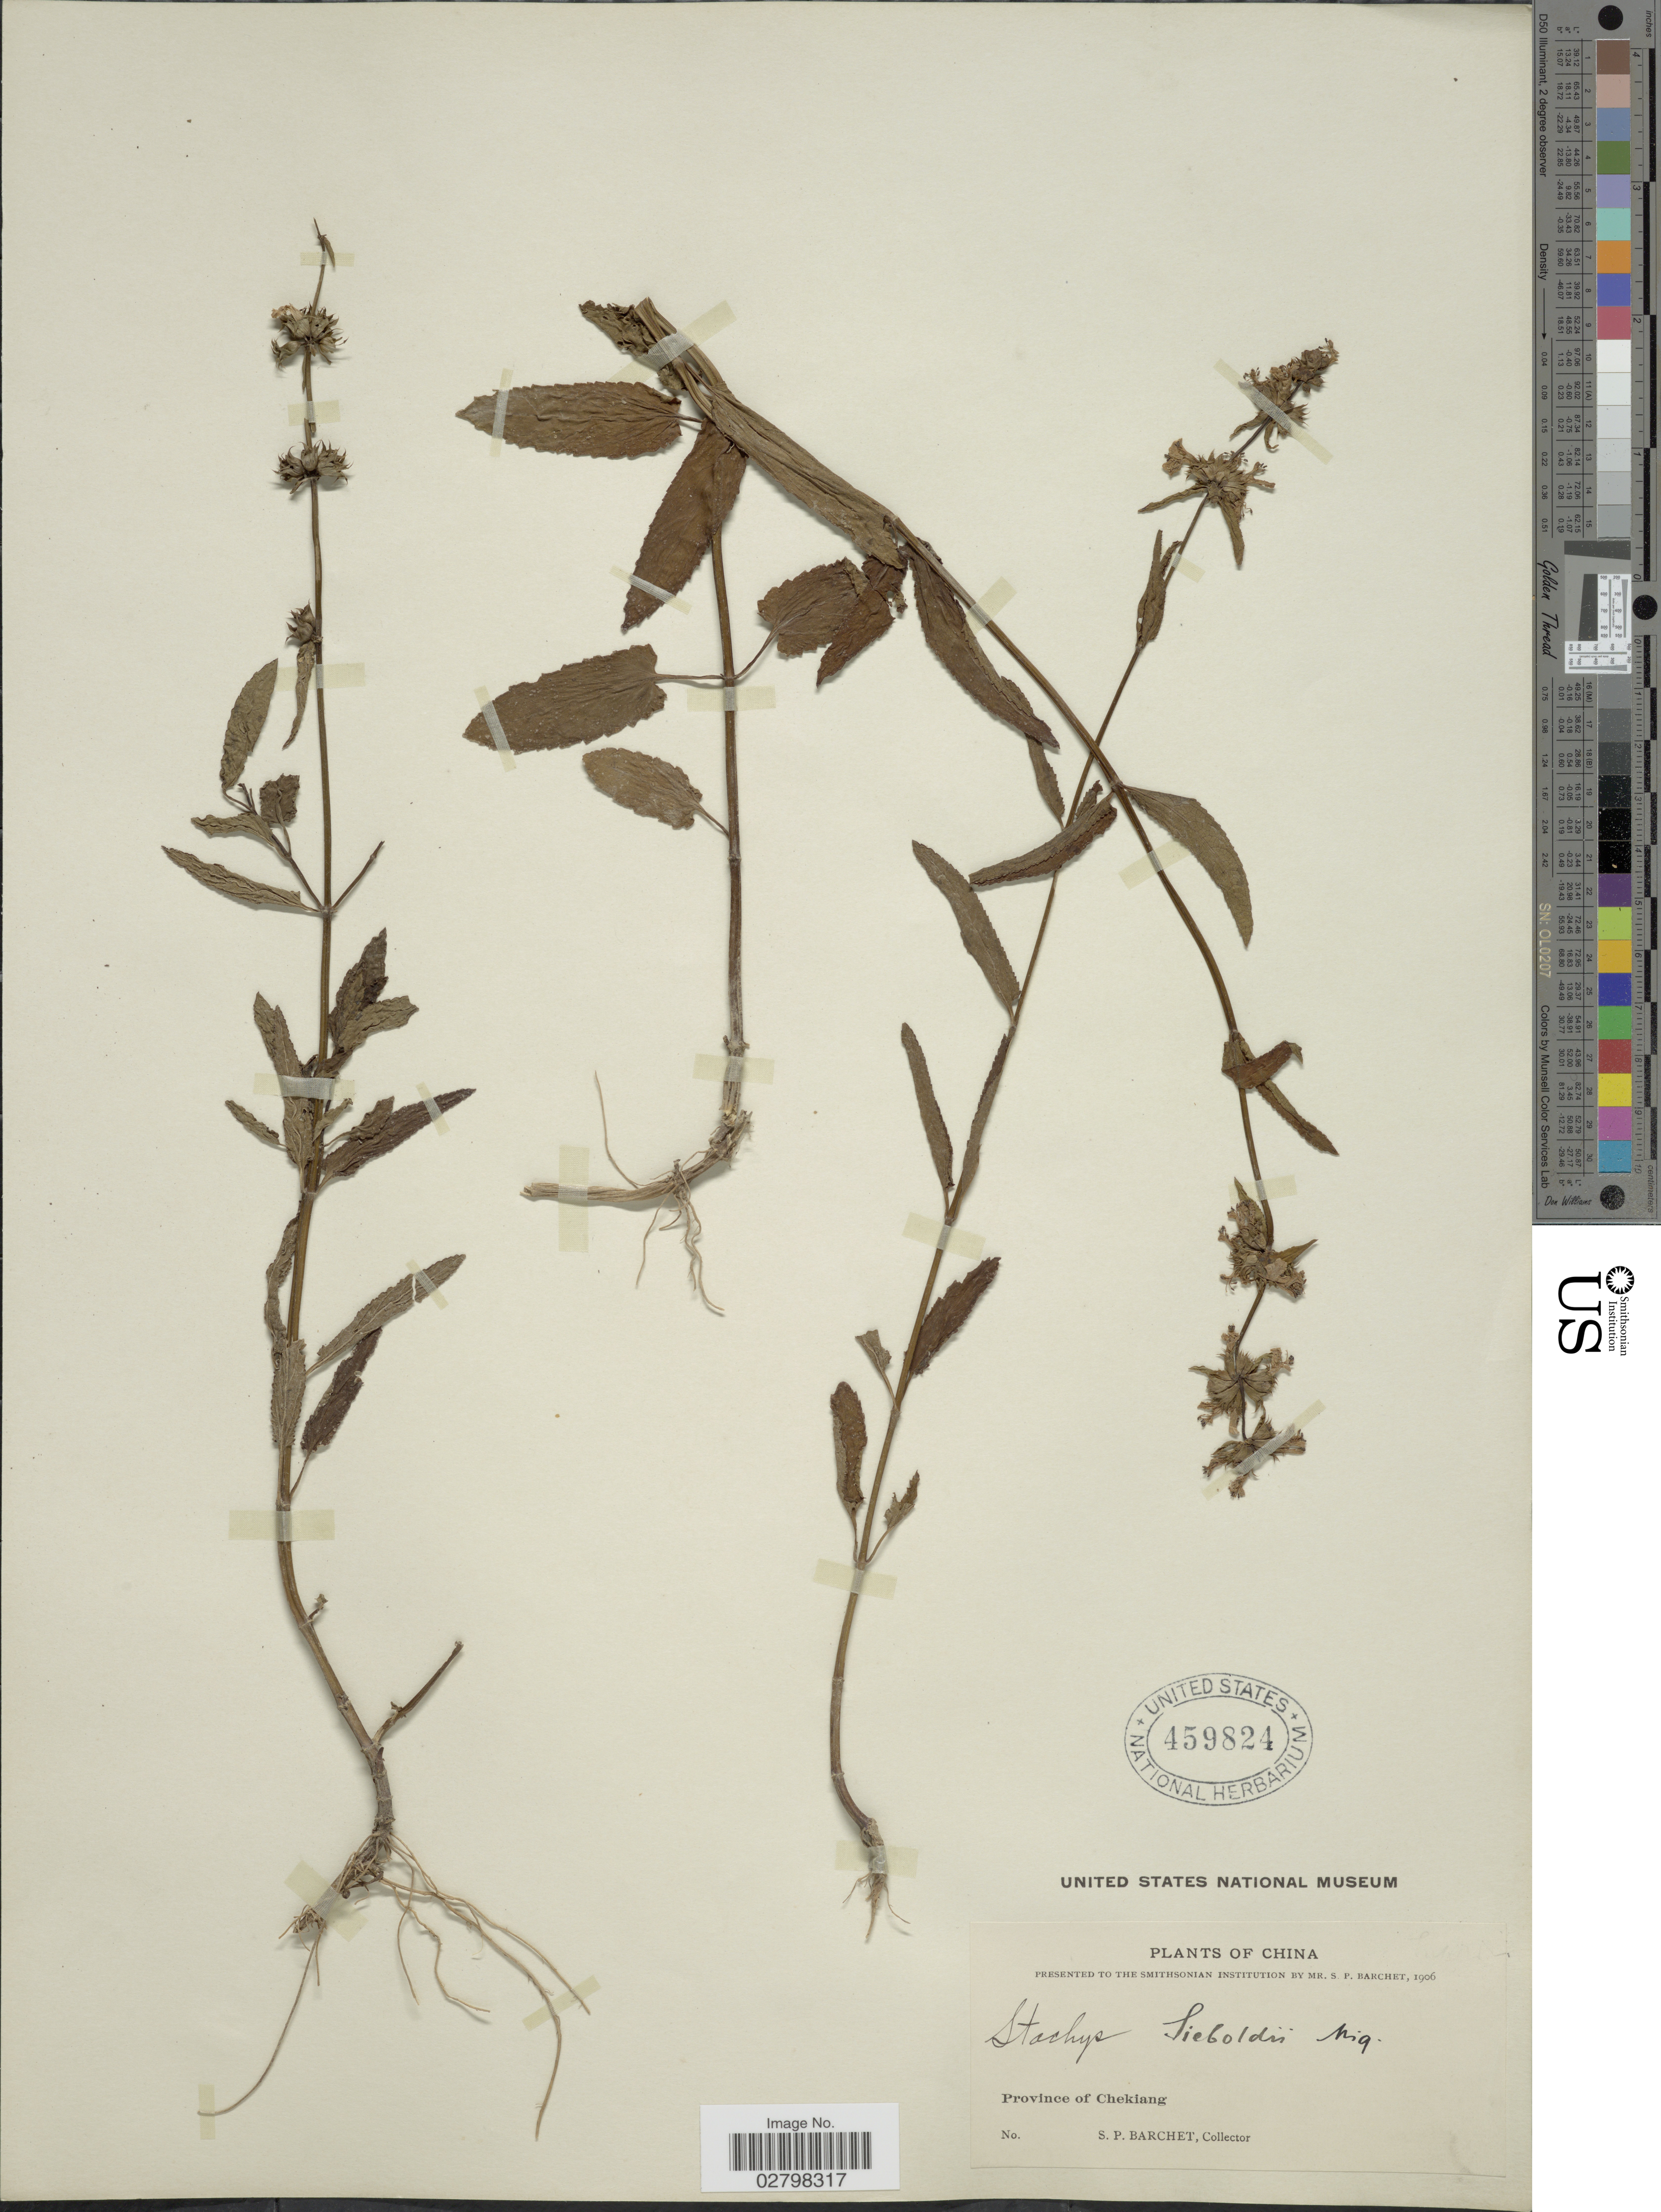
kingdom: Plantae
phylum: Tracheophyta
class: Magnoliopsida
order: Lamiales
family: Lamiaceae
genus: Stachys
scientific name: Stachys sieboldii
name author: Miq.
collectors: S. P. Barchet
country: China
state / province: Zhejiang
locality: Province of Chekiang.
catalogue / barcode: US 459824